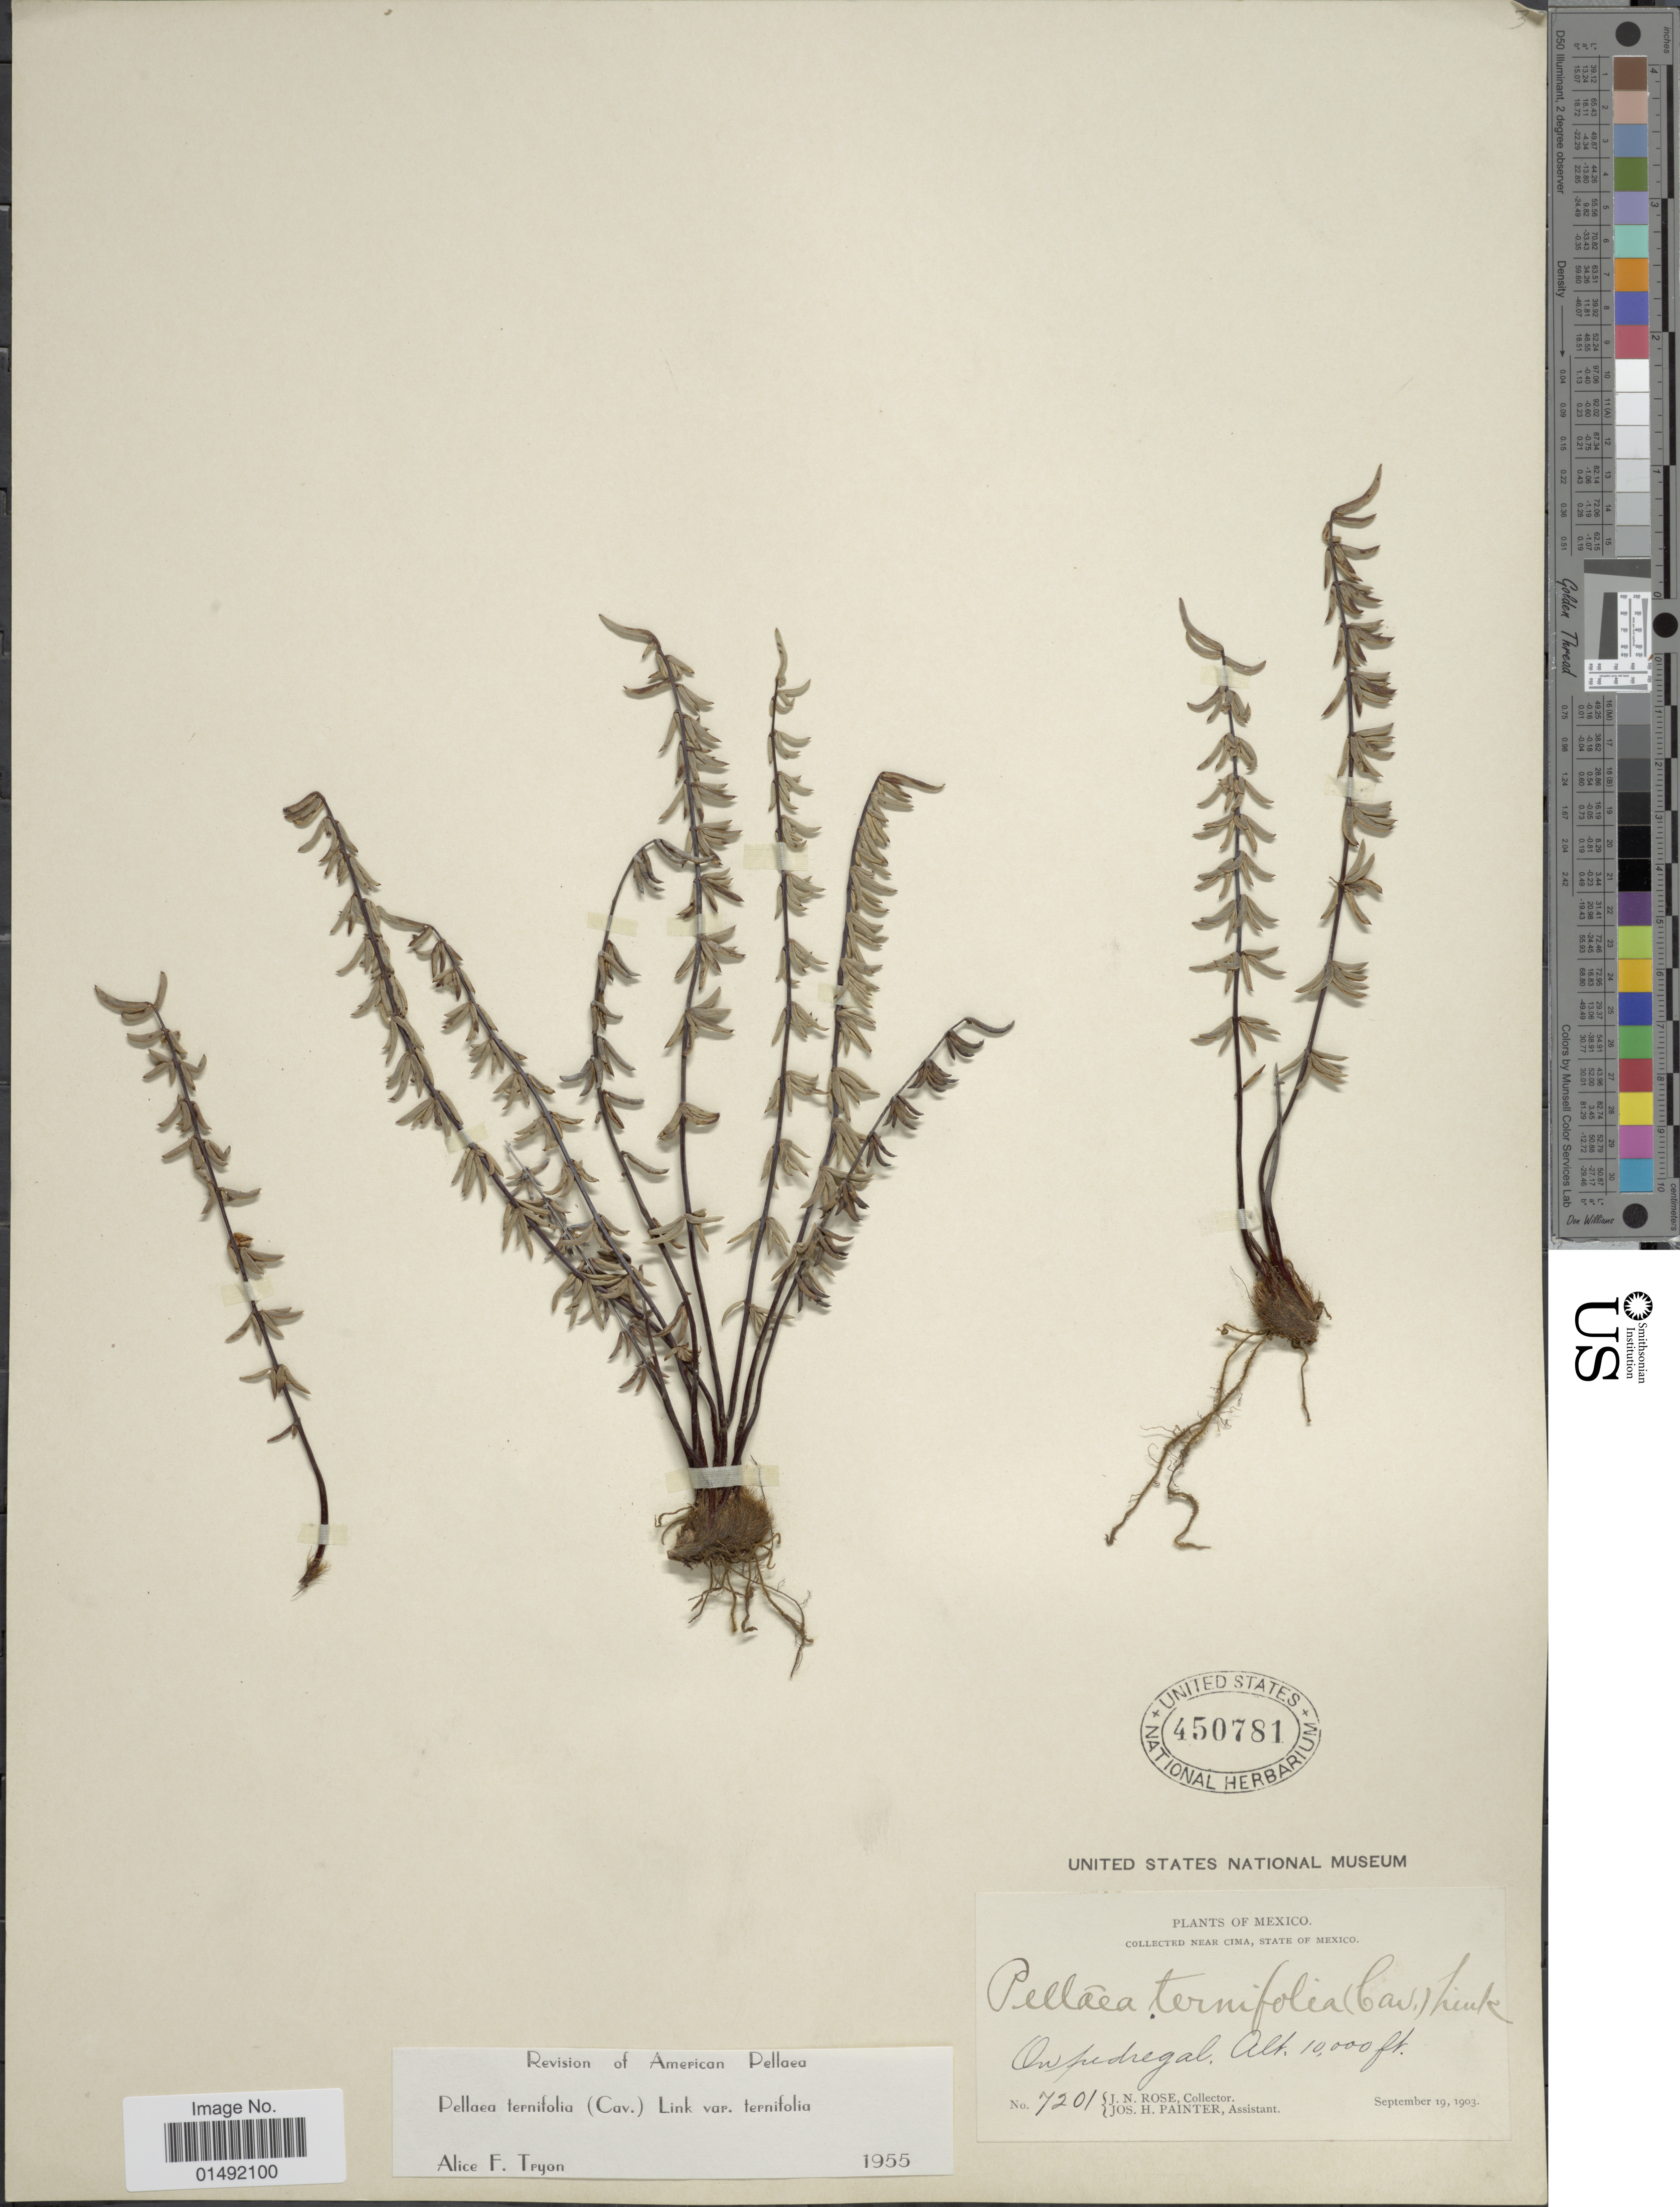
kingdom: Plantae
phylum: Tracheophyta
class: Polypodiopsida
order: Polypodiales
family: Pteridaceae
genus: Pellaea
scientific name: Pellaea ternifolia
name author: (Cav.) Link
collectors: J. N. Rose & J. H. Painter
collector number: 7201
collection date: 1903-09-19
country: Mexico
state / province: México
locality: Near Cima, On pedregal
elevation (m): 3048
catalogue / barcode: US 450781